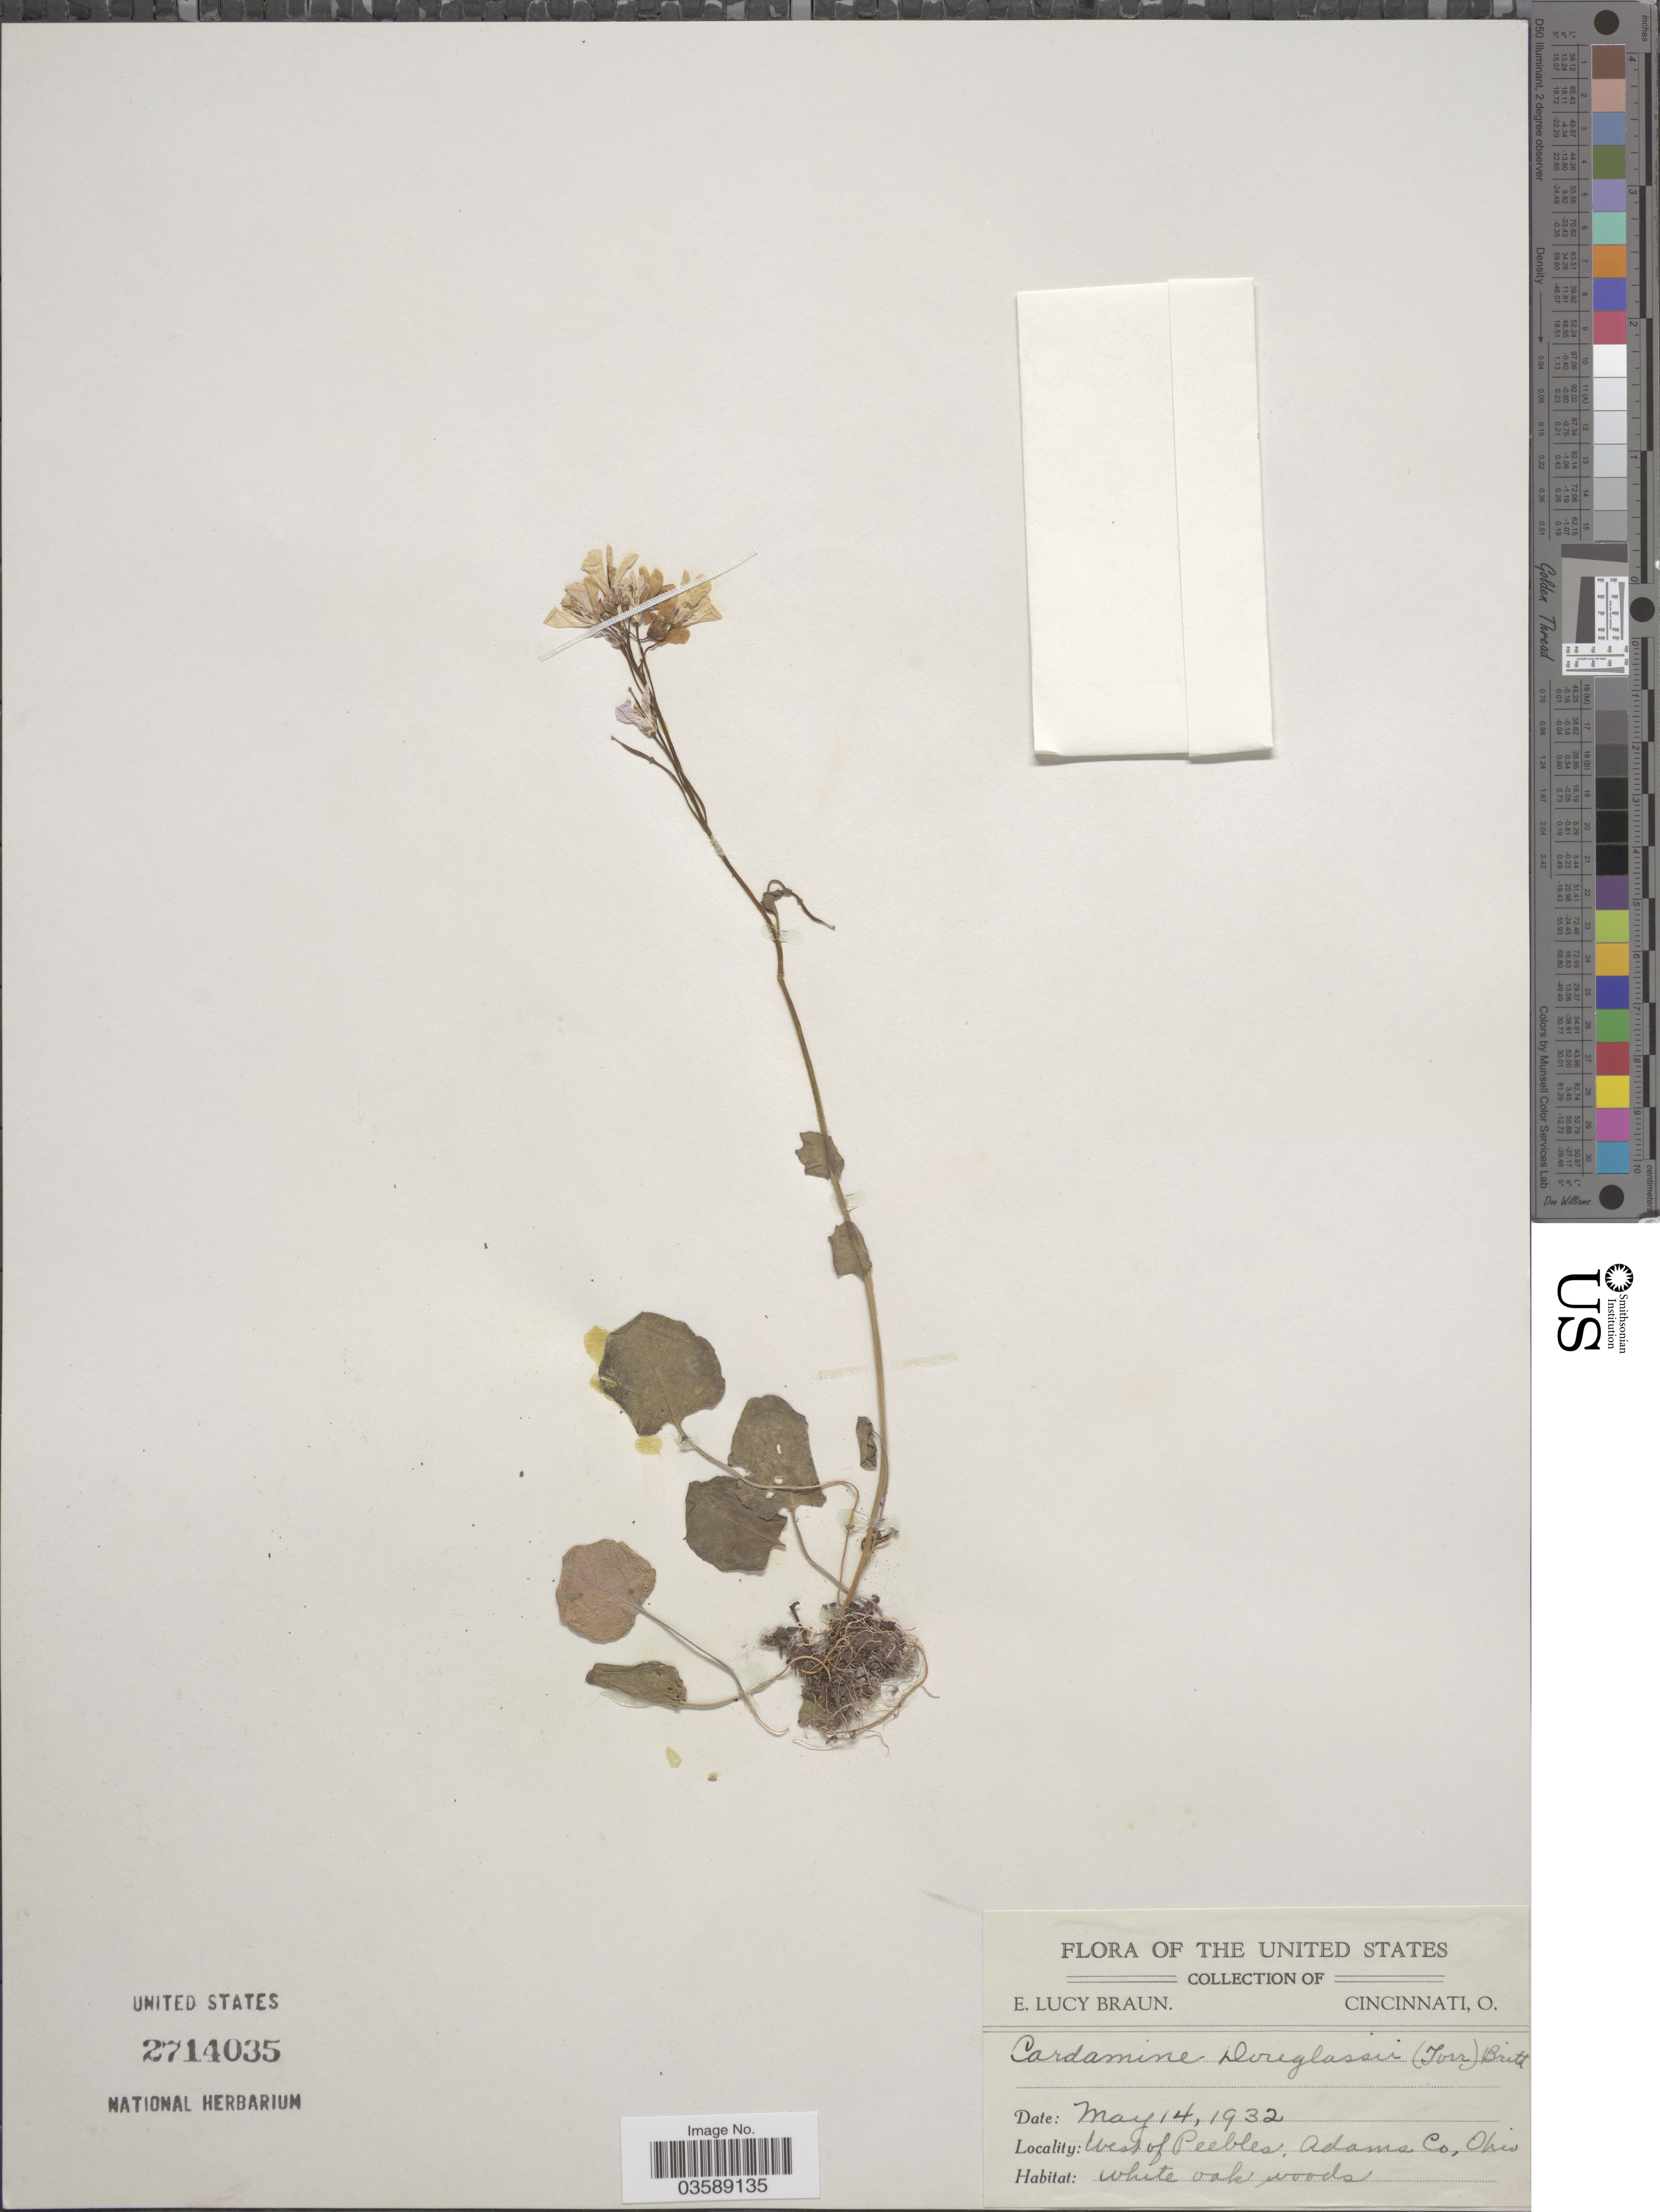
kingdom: Plantae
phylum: Tracheophyta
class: Magnoliopsida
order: Brassicales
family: Brassicaceae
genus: Cardamine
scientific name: Cardamine douglassii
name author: Britton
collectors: E. L. Braun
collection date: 1932-05-14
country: United States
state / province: Ohio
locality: West of Peebles, Adams Co.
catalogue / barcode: US 2714035